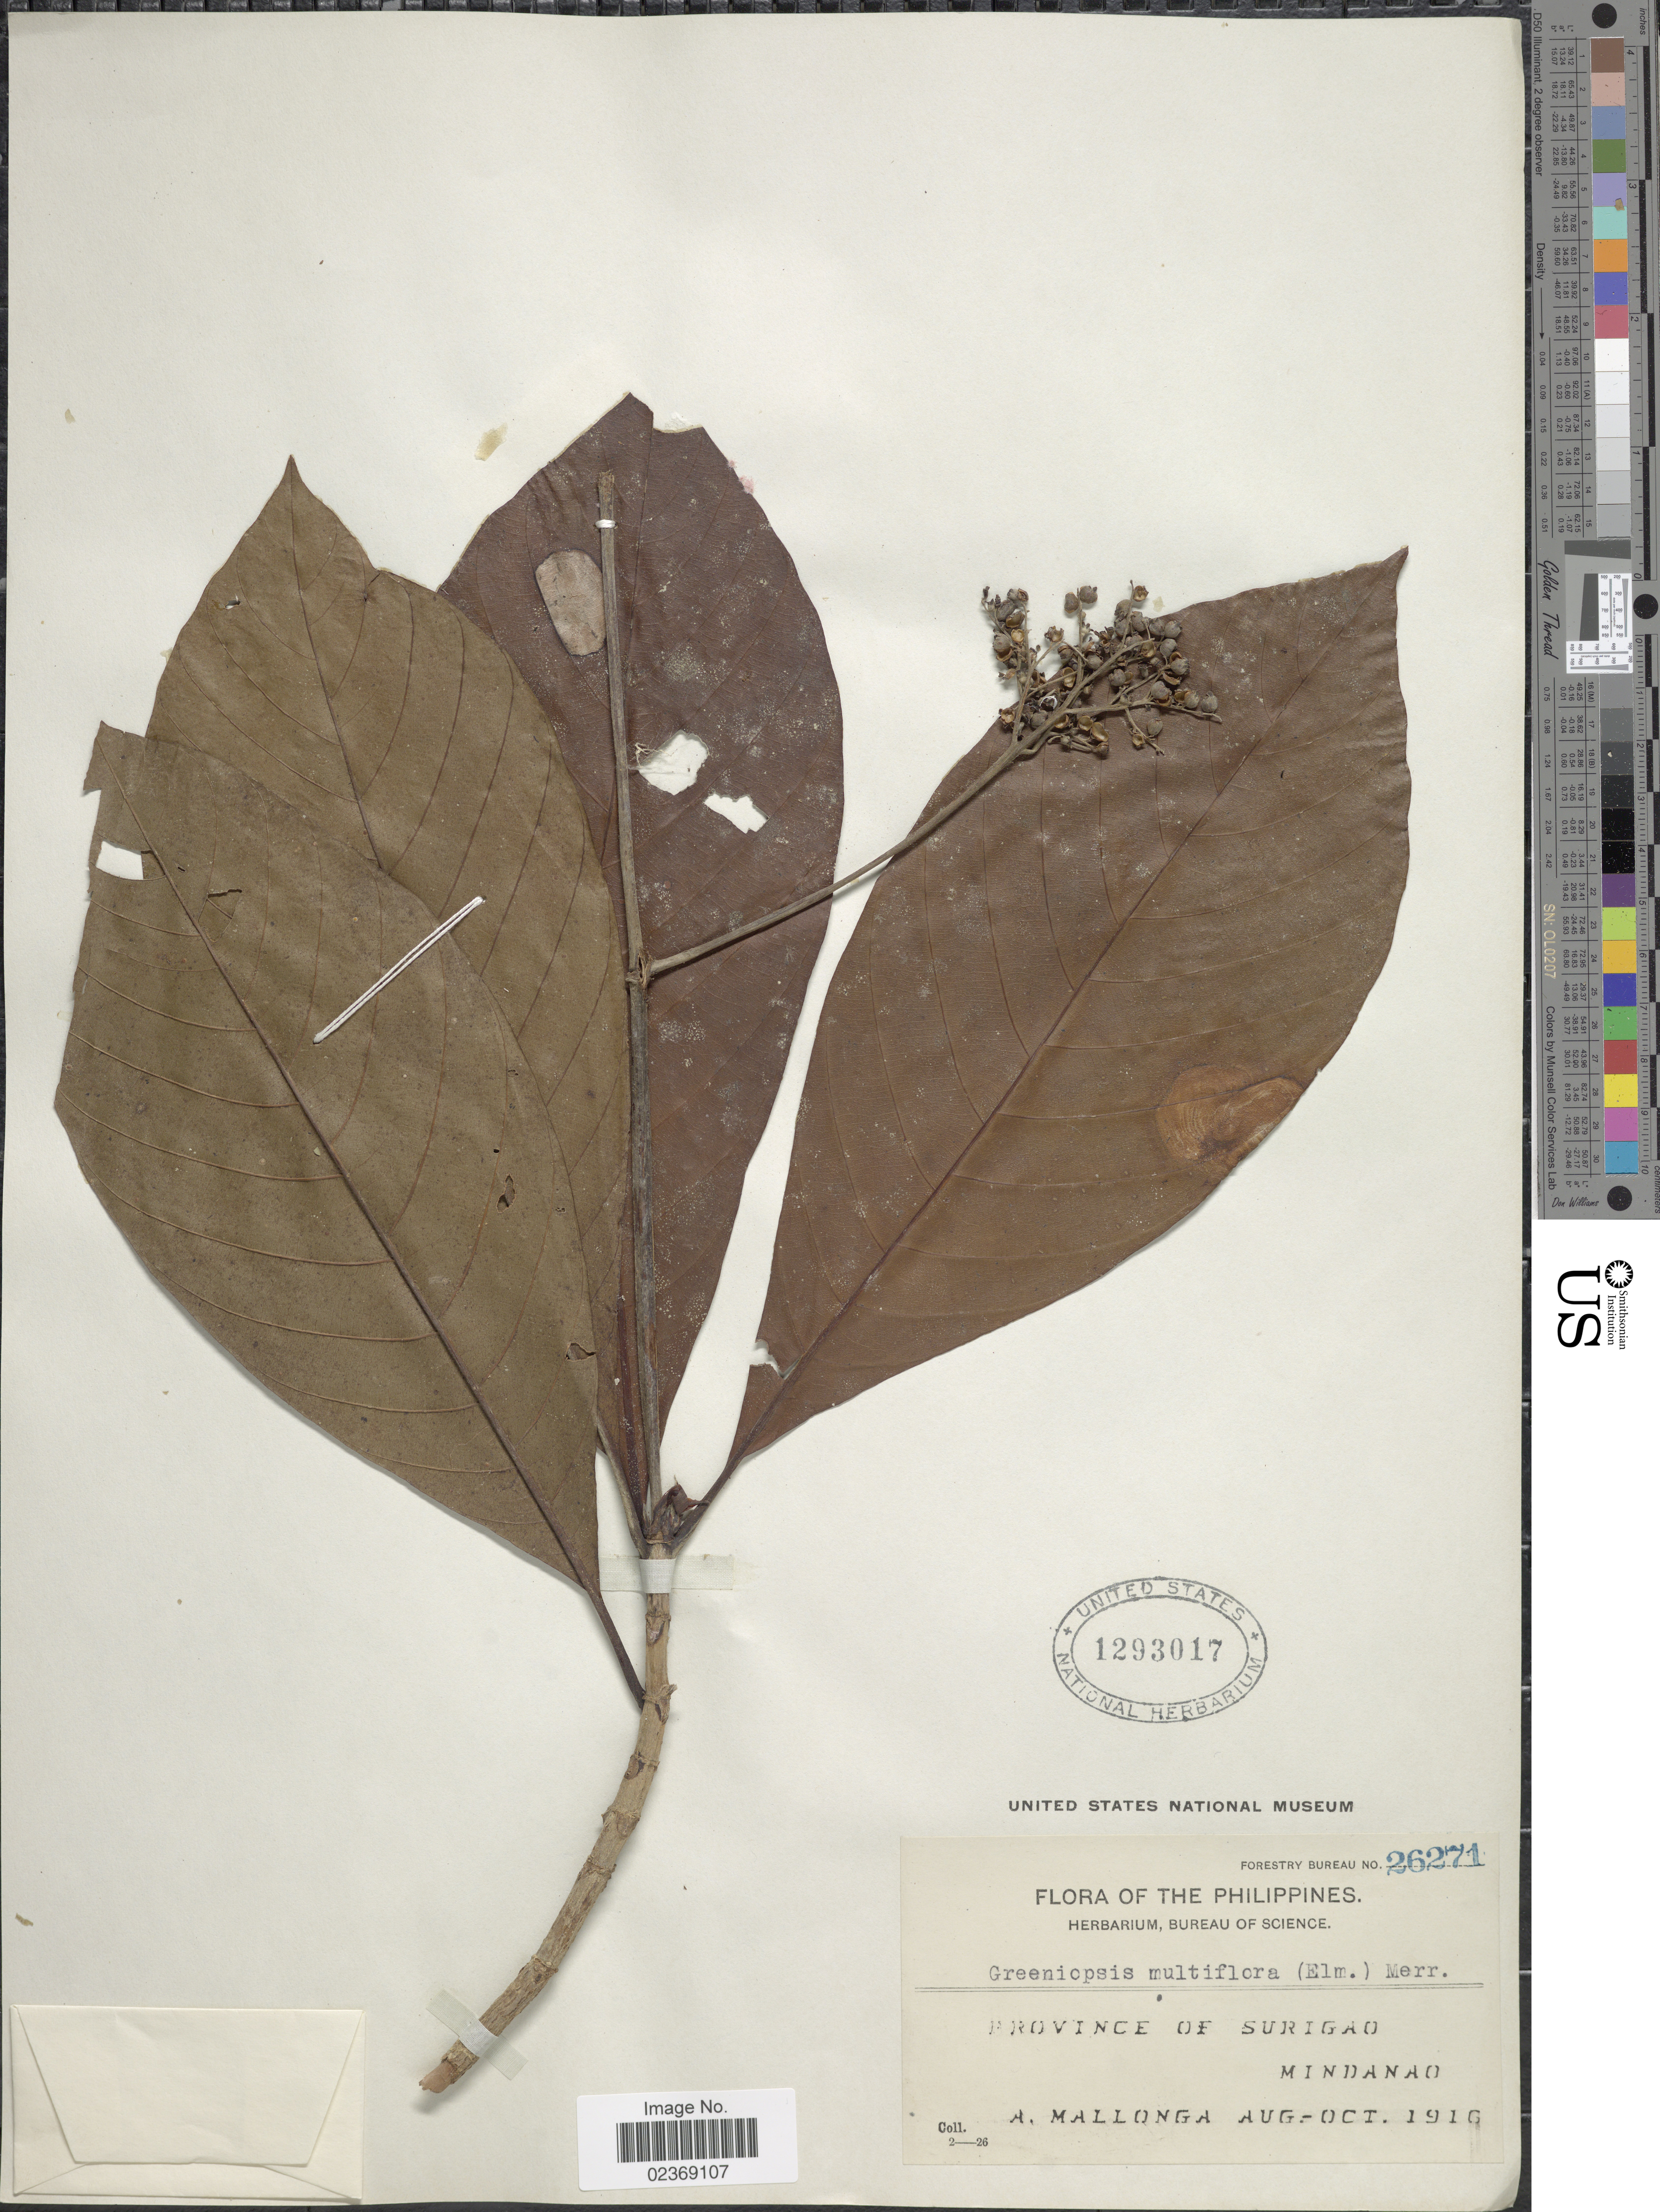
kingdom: Plantae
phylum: Tracheophyta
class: Magnoliopsida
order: Gentianales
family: Rubiaceae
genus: Greeniopsis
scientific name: Greeniopsis multiflora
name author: (Elmer) Merr.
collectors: A. Mallonga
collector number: Forestry Bureau 26271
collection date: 1916-08/1916-10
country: Philippines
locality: Province of Surigao, Mindanao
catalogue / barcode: US 1293017